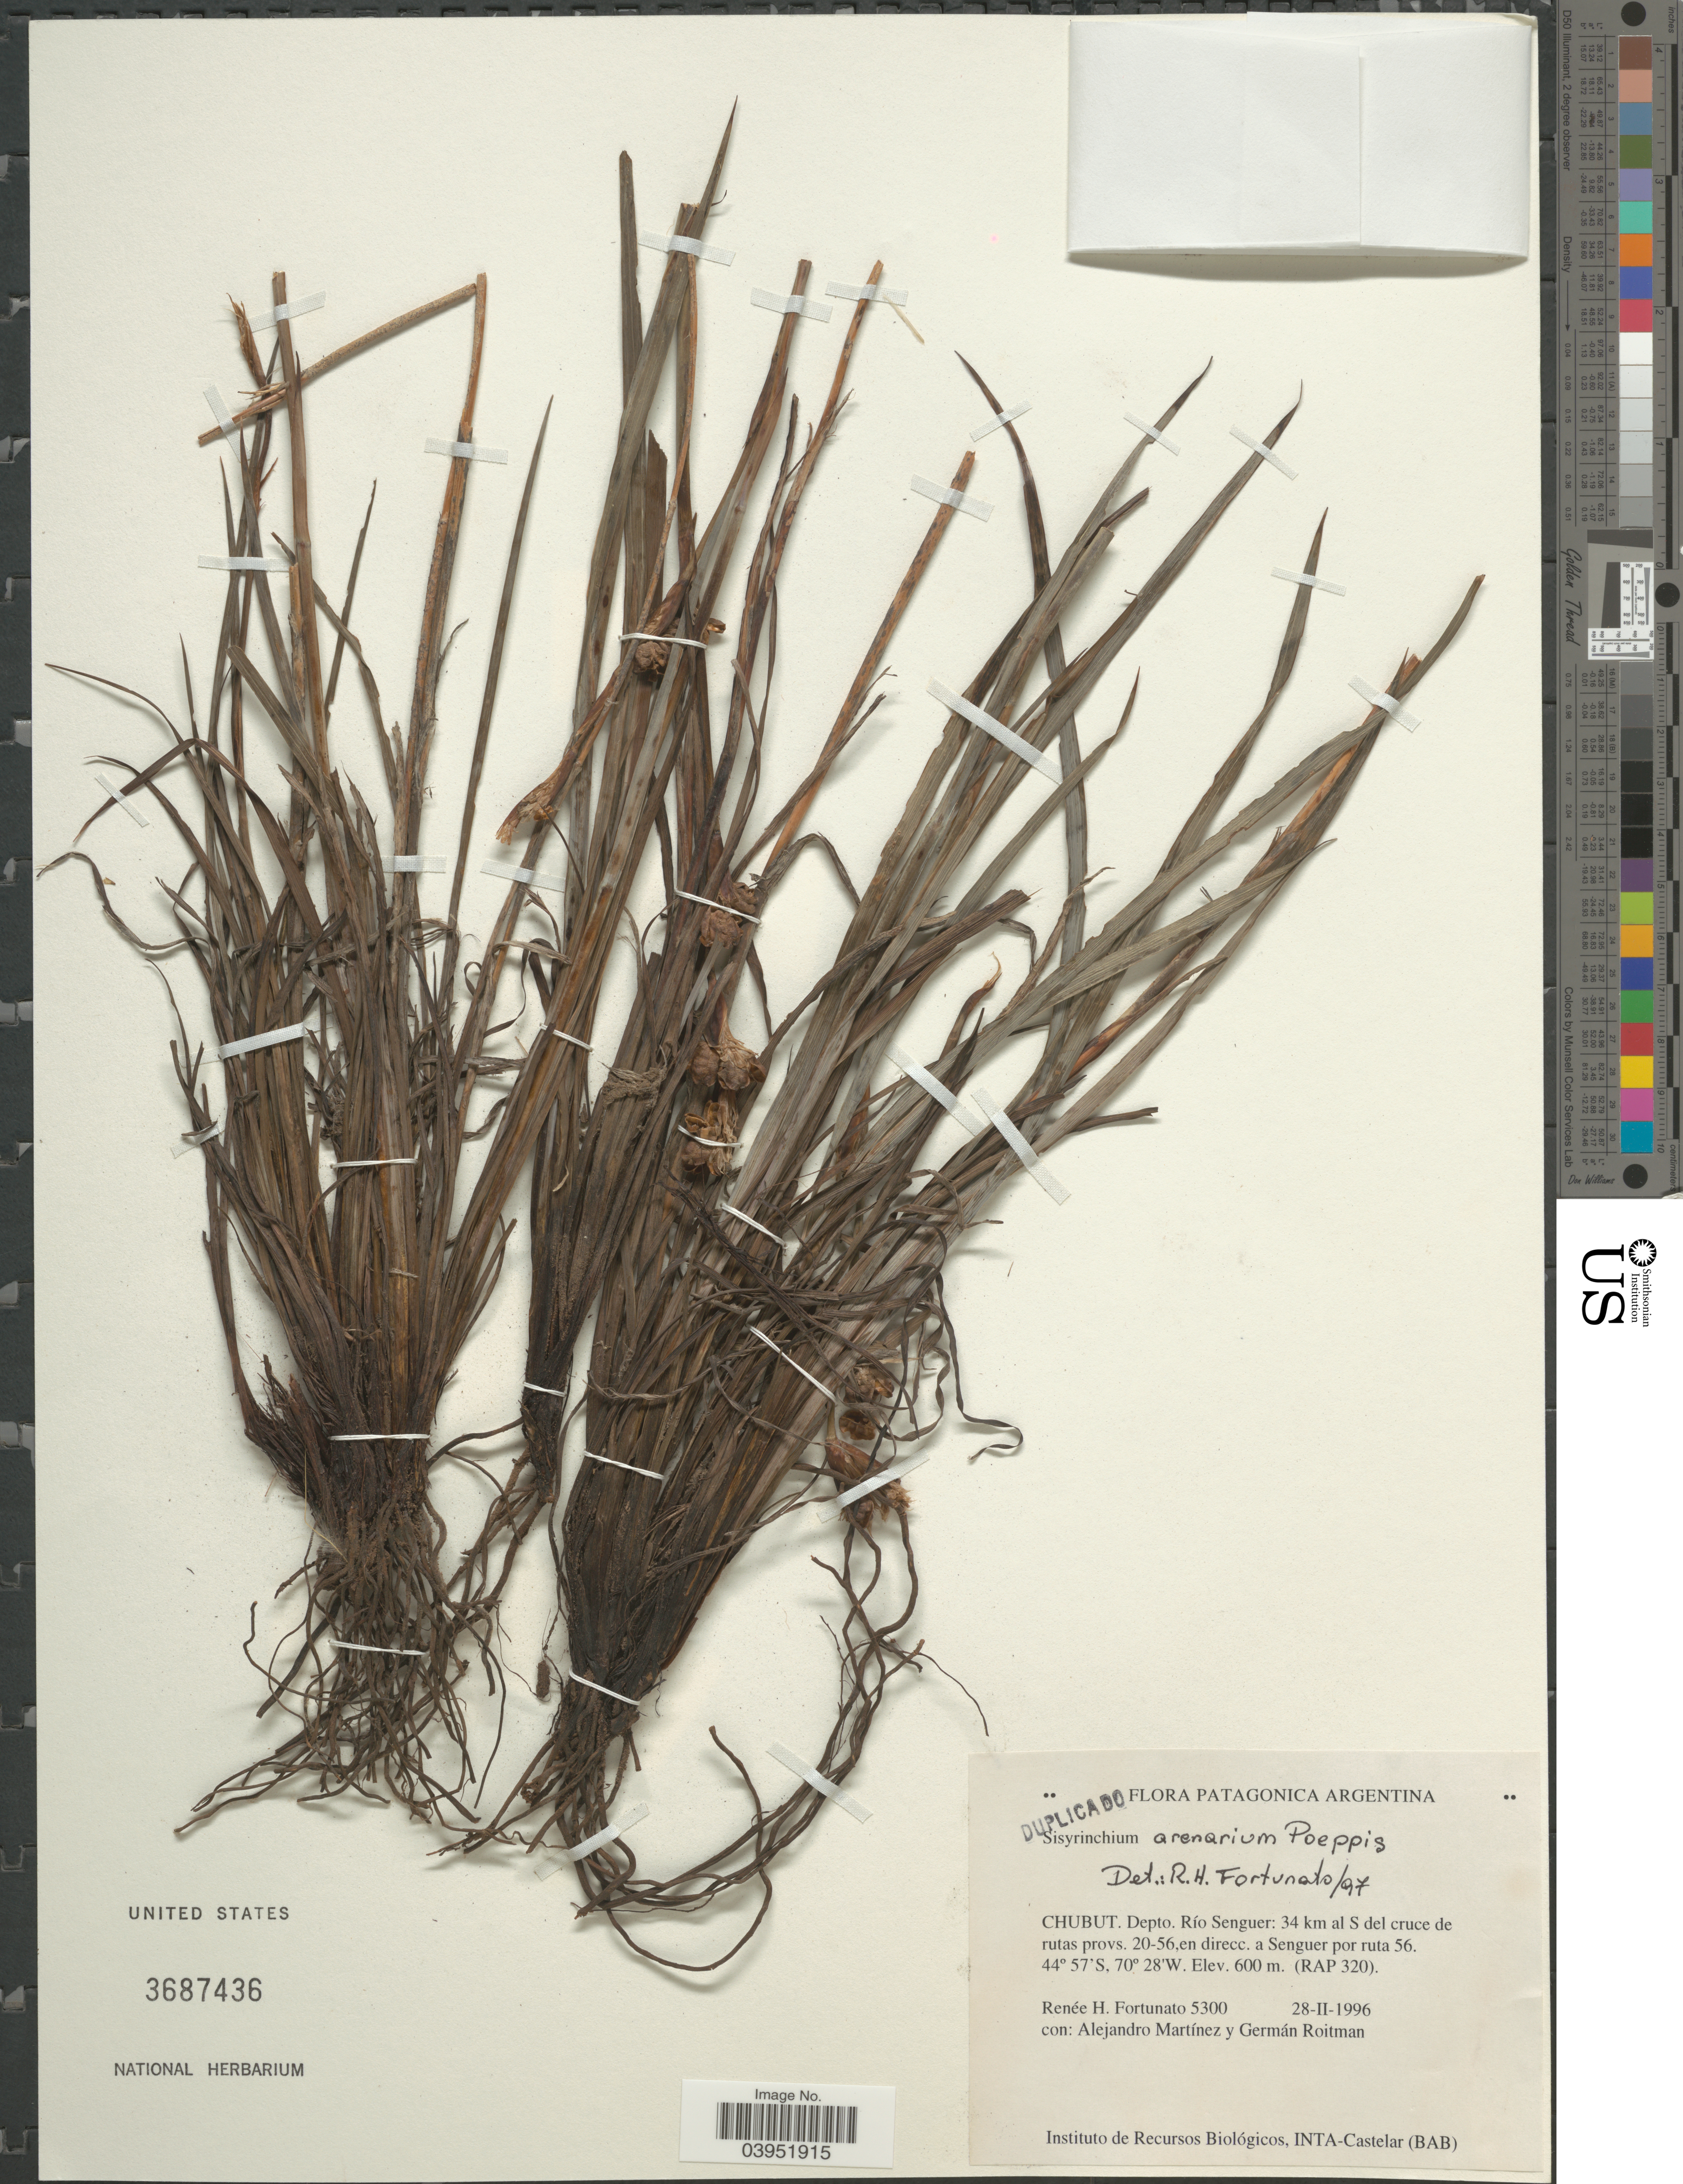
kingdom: Plantae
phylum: Tracheophyta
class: Liliopsida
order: Asparagales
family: Iridaceae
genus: Sisyrinchium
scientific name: Sisyrinchium arenarium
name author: Poepp.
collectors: R. H. Fortunato, A. Martínez & G. Roitman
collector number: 5300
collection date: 1996-02-28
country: Argentina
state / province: Chubut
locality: Patagonica Argentina. Depto. Río Senguer: 34 km al S del cruce de rutas provs. 20-56, en direcc. a Senguer por ruta 56. RAP 320.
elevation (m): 600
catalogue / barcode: US 3687436